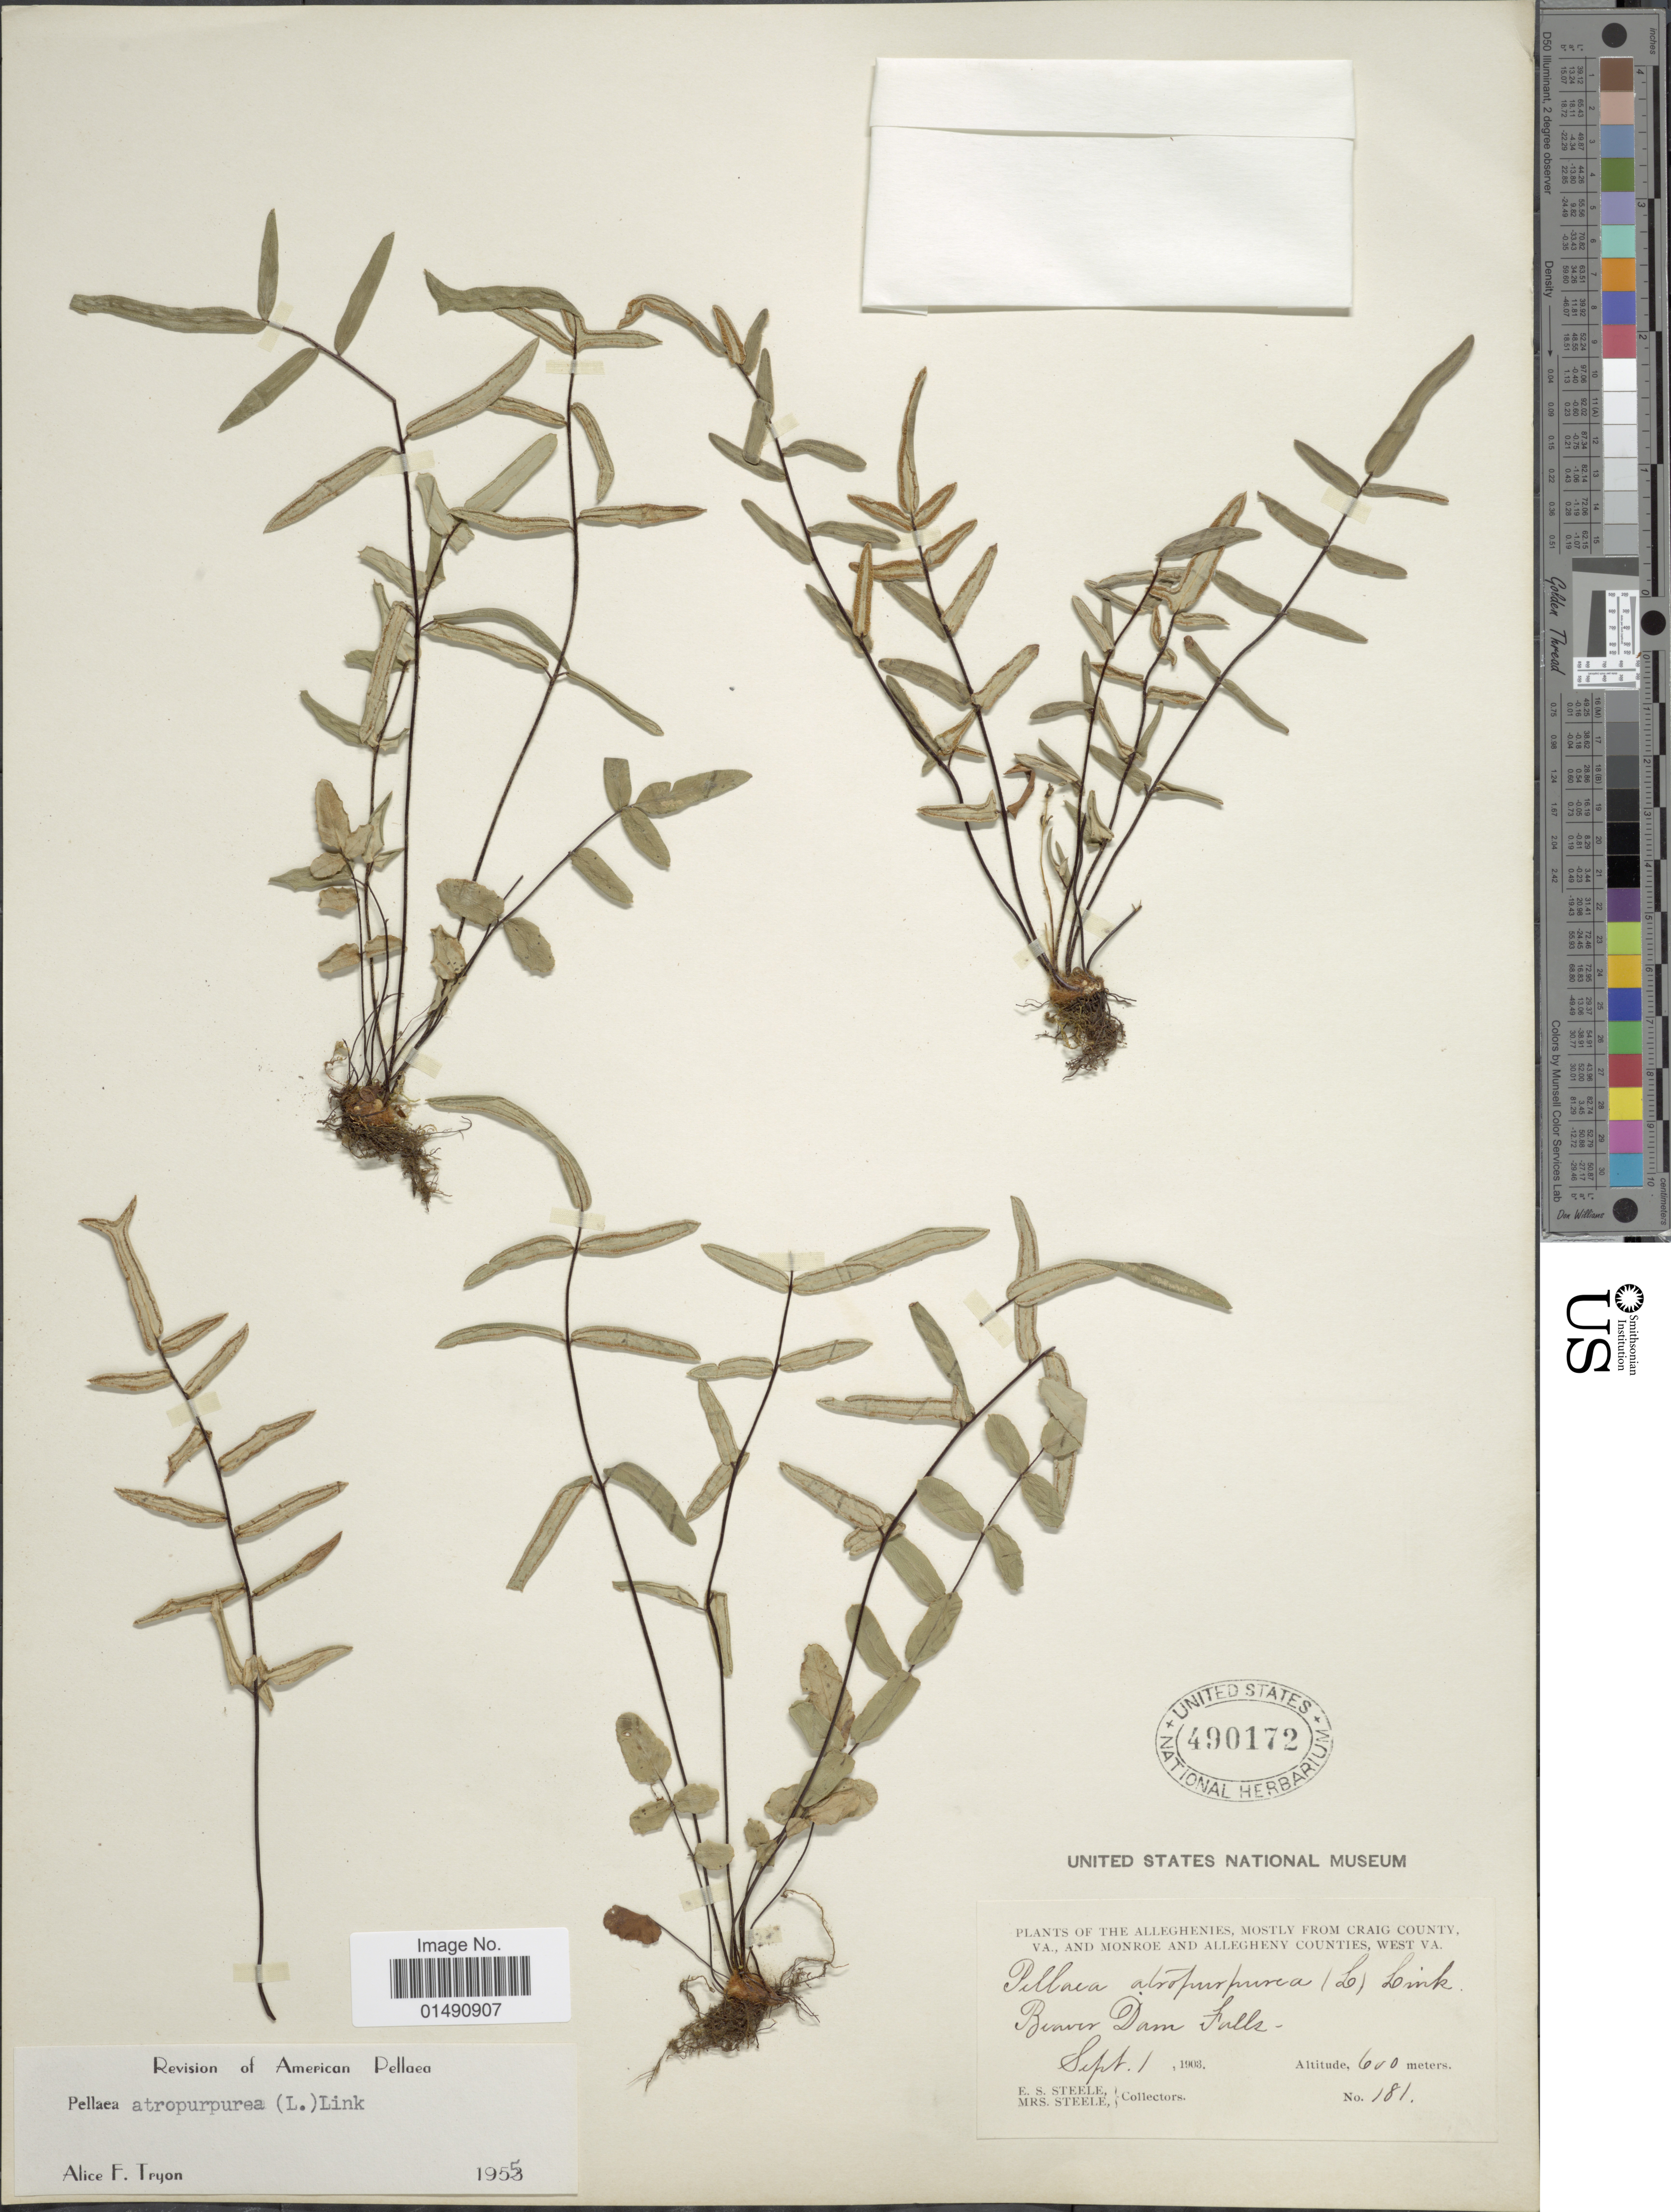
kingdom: Plantae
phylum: Tracheophyta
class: Polypodiopsida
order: Polypodiales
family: Pteridaceae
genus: Pellaea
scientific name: Pellaea atropurpurea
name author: (L.) Link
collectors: E. Steele & Mrs. E. S. Steele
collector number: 181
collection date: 1903-09-01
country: United States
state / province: West Virginia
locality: The Alleghenies, mostly from Craig County, Va, and Monroe and Allegheny County, Beaver Dam Falls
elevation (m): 600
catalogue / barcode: US 490172